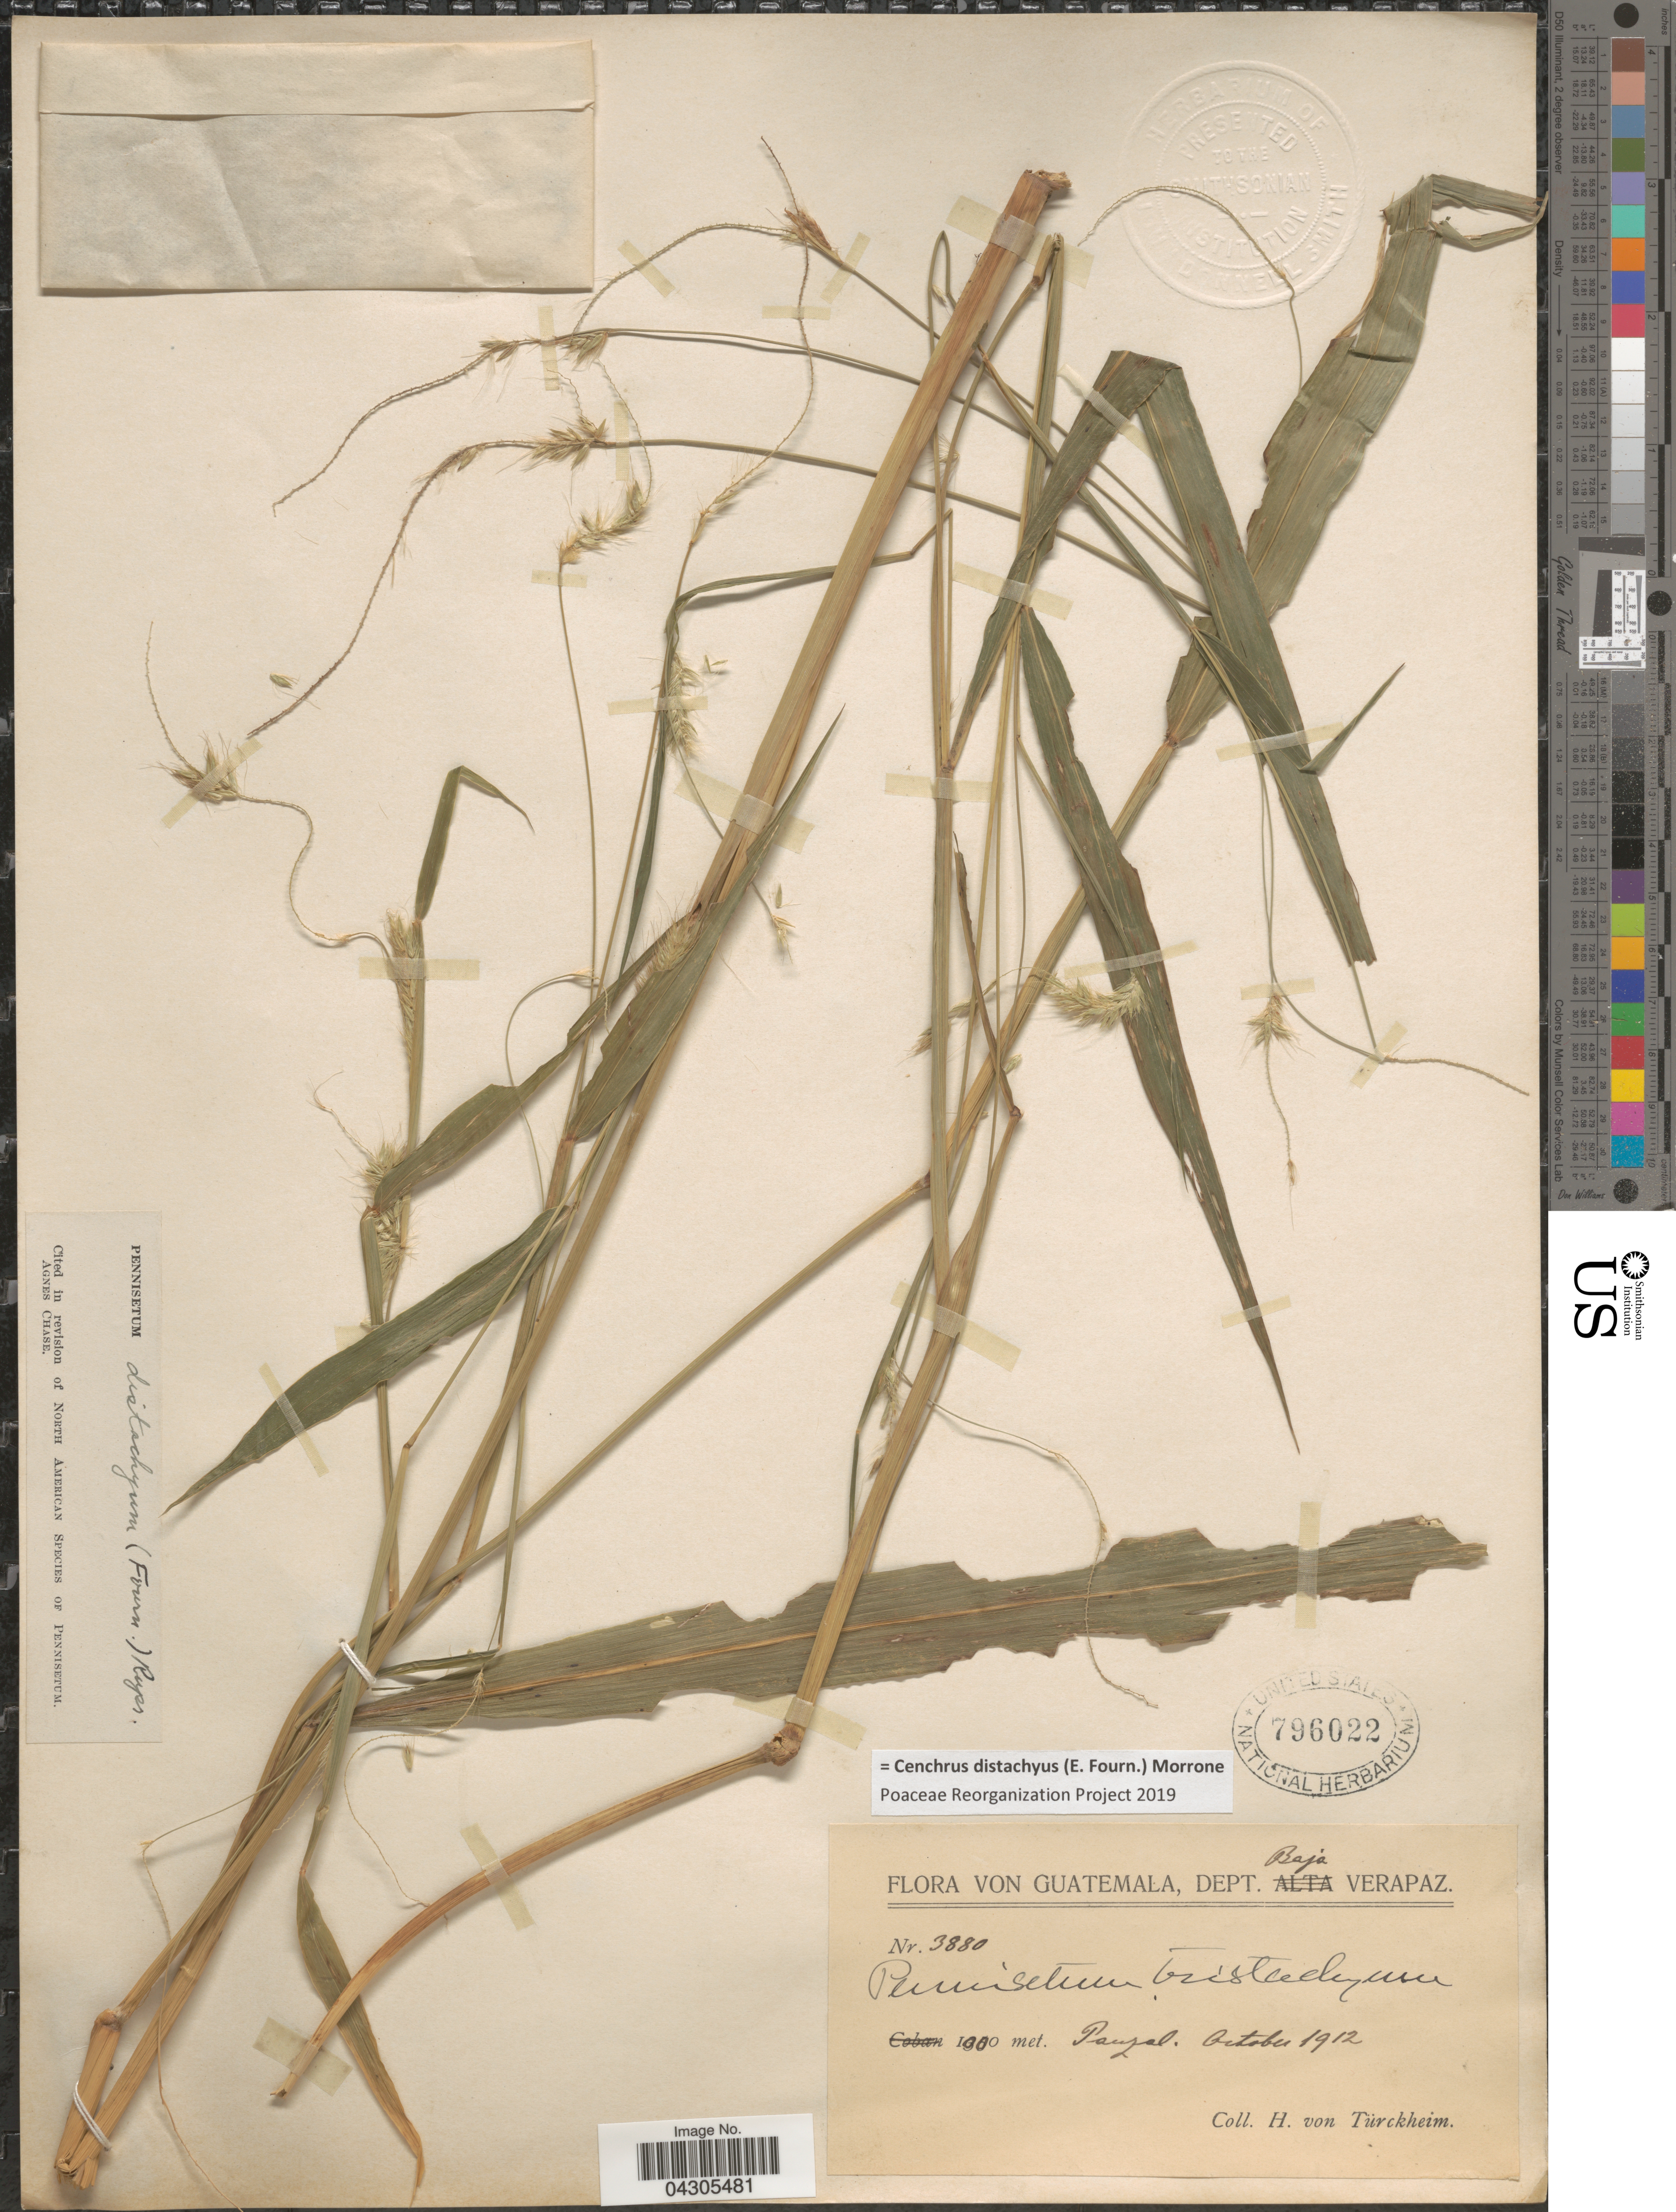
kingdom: Plantae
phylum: Tracheophyta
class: Liliopsida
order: Poales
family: Poaceae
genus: Cenchrus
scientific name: Cenchrus distachyus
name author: (E. Fourn.) Morrone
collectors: H. von Türckheim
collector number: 3880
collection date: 1912-10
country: Guatemala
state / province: Baja Verapaz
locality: Dept. Baja Verapaz. Panzal.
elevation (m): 1000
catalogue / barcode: US 796022